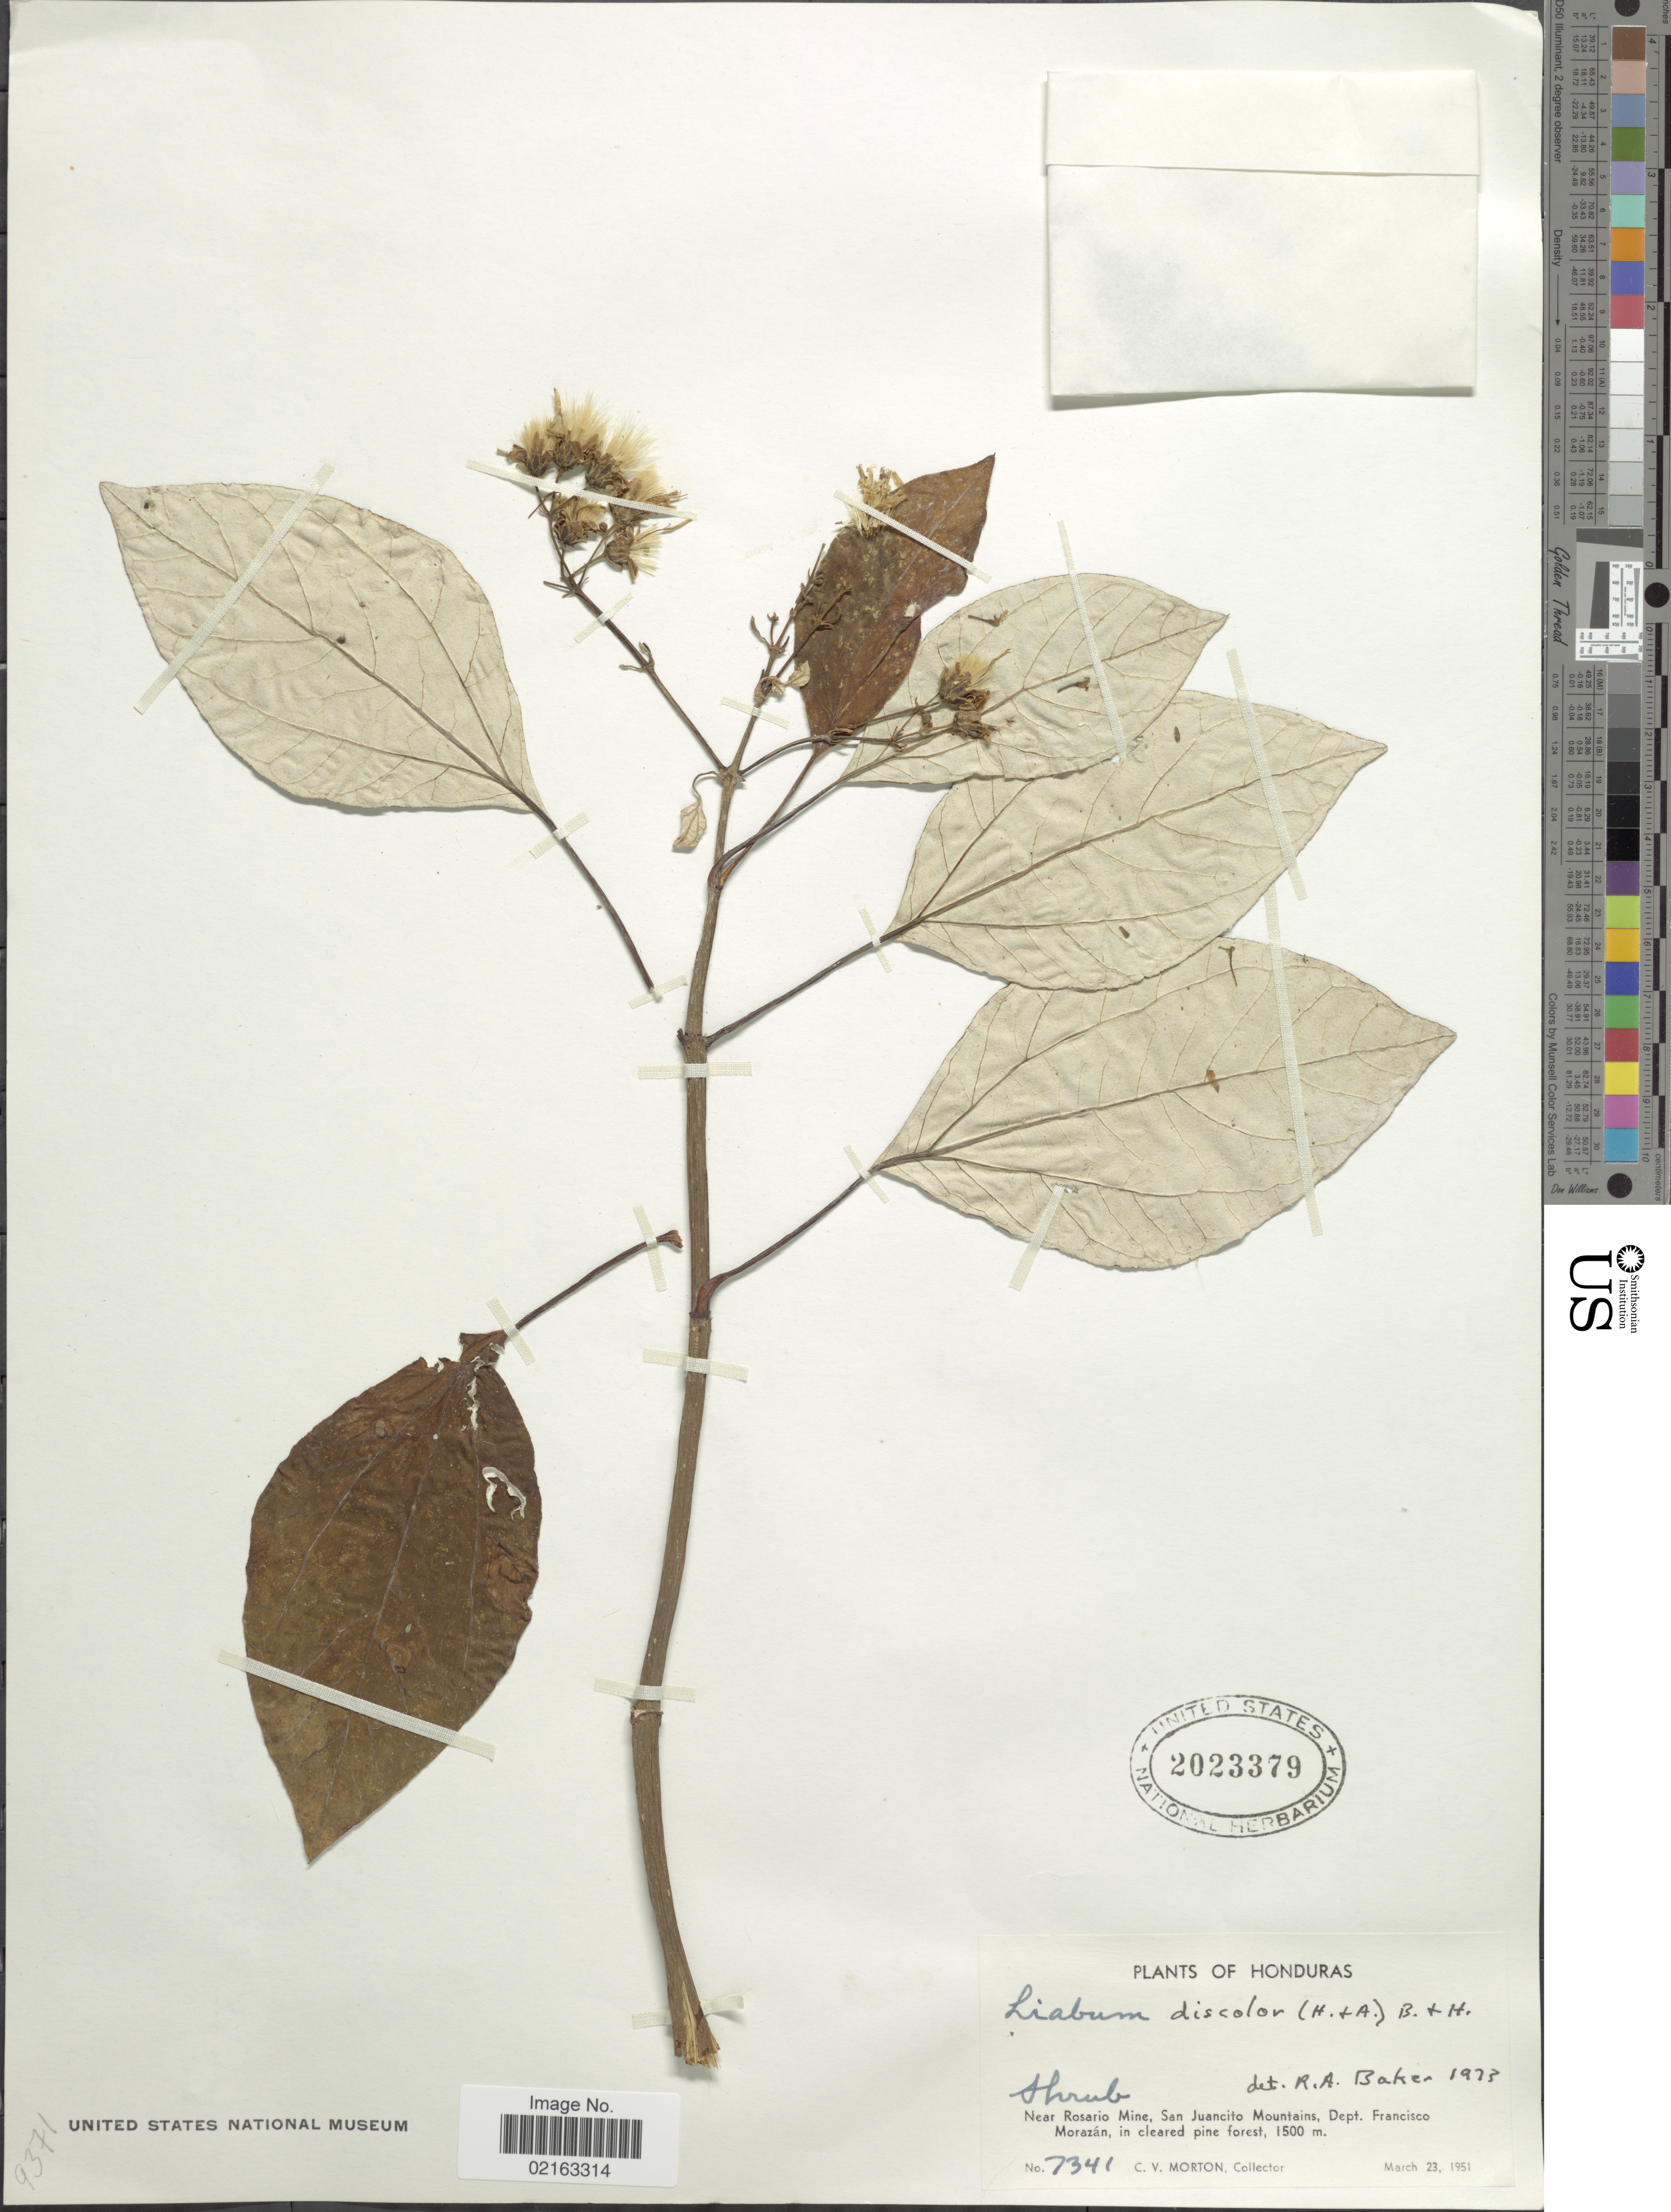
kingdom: Plantae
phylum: Tracheophyta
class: Magnoliopsida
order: Asterales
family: Asteraceae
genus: Sinclairia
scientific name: Sinclairia discolor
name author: Hook. & Arn.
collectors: C. V. Morton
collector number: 7341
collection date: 1951-03-23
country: Honduras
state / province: Fco. Morazán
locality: Near Rosario Mine, San Juancito Mountains, Dept. Francisco Morazán, in cleared pine forest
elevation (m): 1500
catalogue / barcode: US 2023379